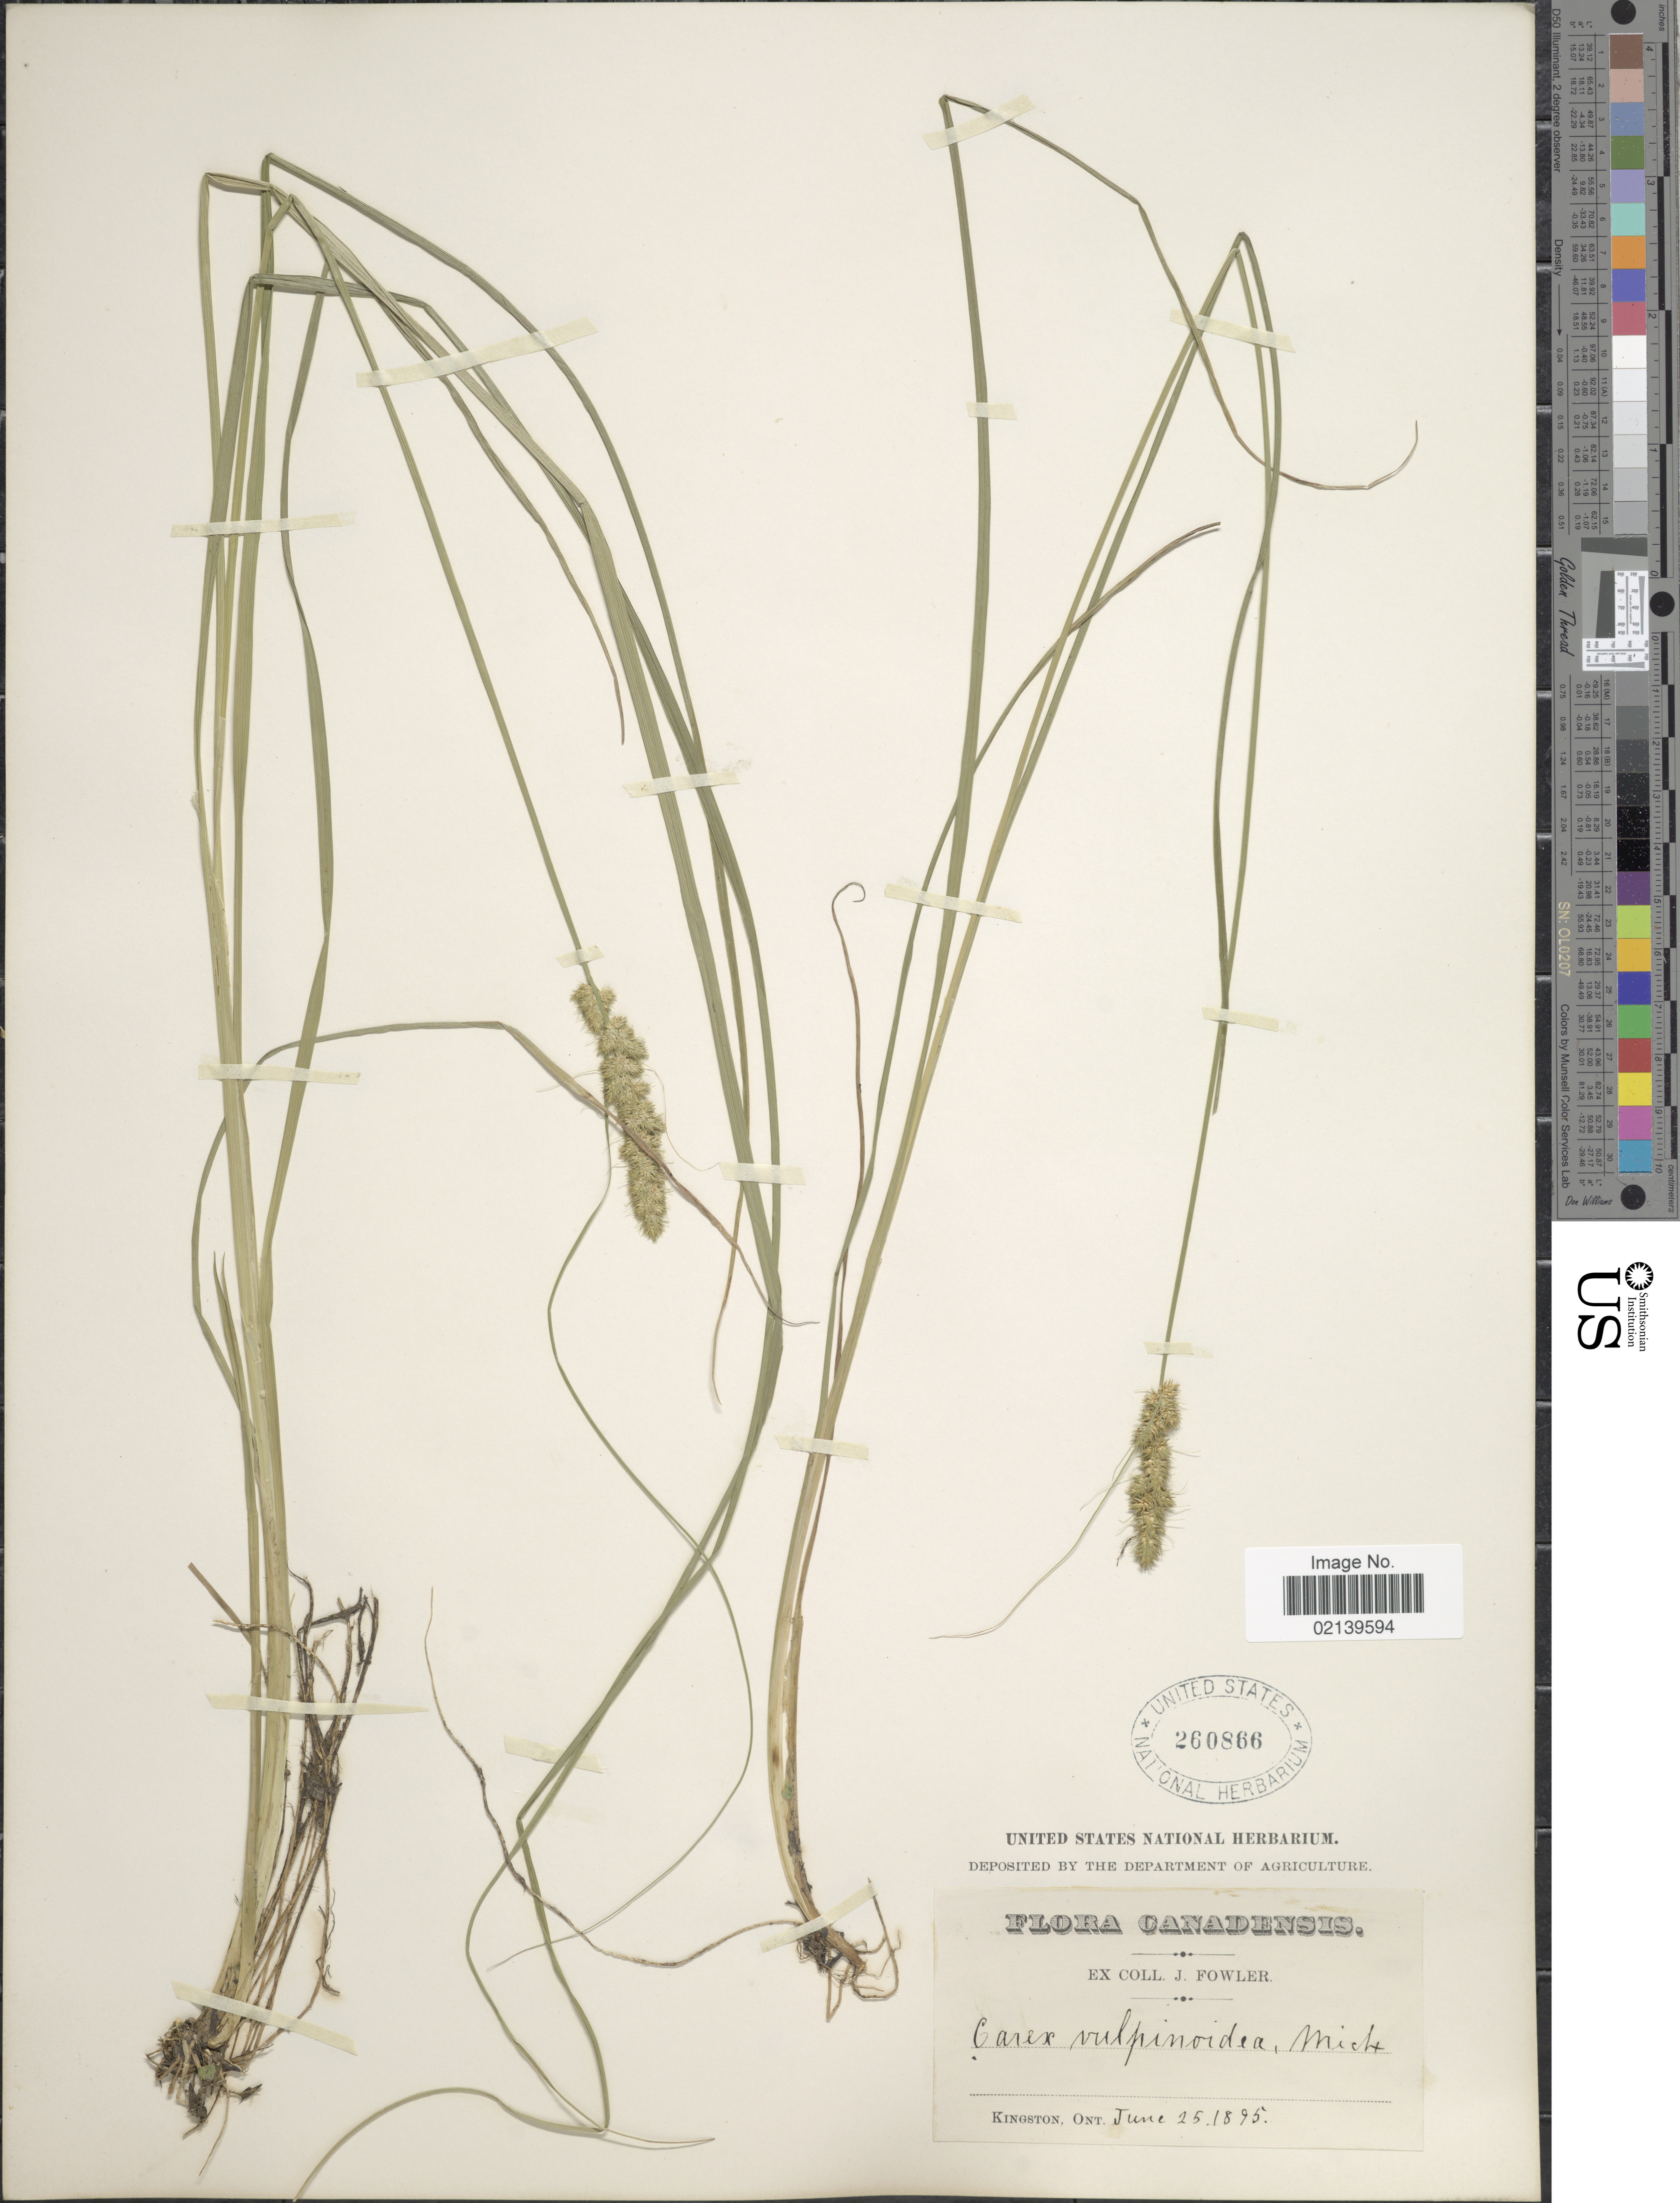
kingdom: Plantae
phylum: Tracheophyta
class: Liliopsida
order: Poales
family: Cyperaceae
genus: Carex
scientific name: Carex vulpinoidea Michx.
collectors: J. P. Fowler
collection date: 1895-06-25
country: Canada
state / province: Ontario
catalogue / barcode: US 260866